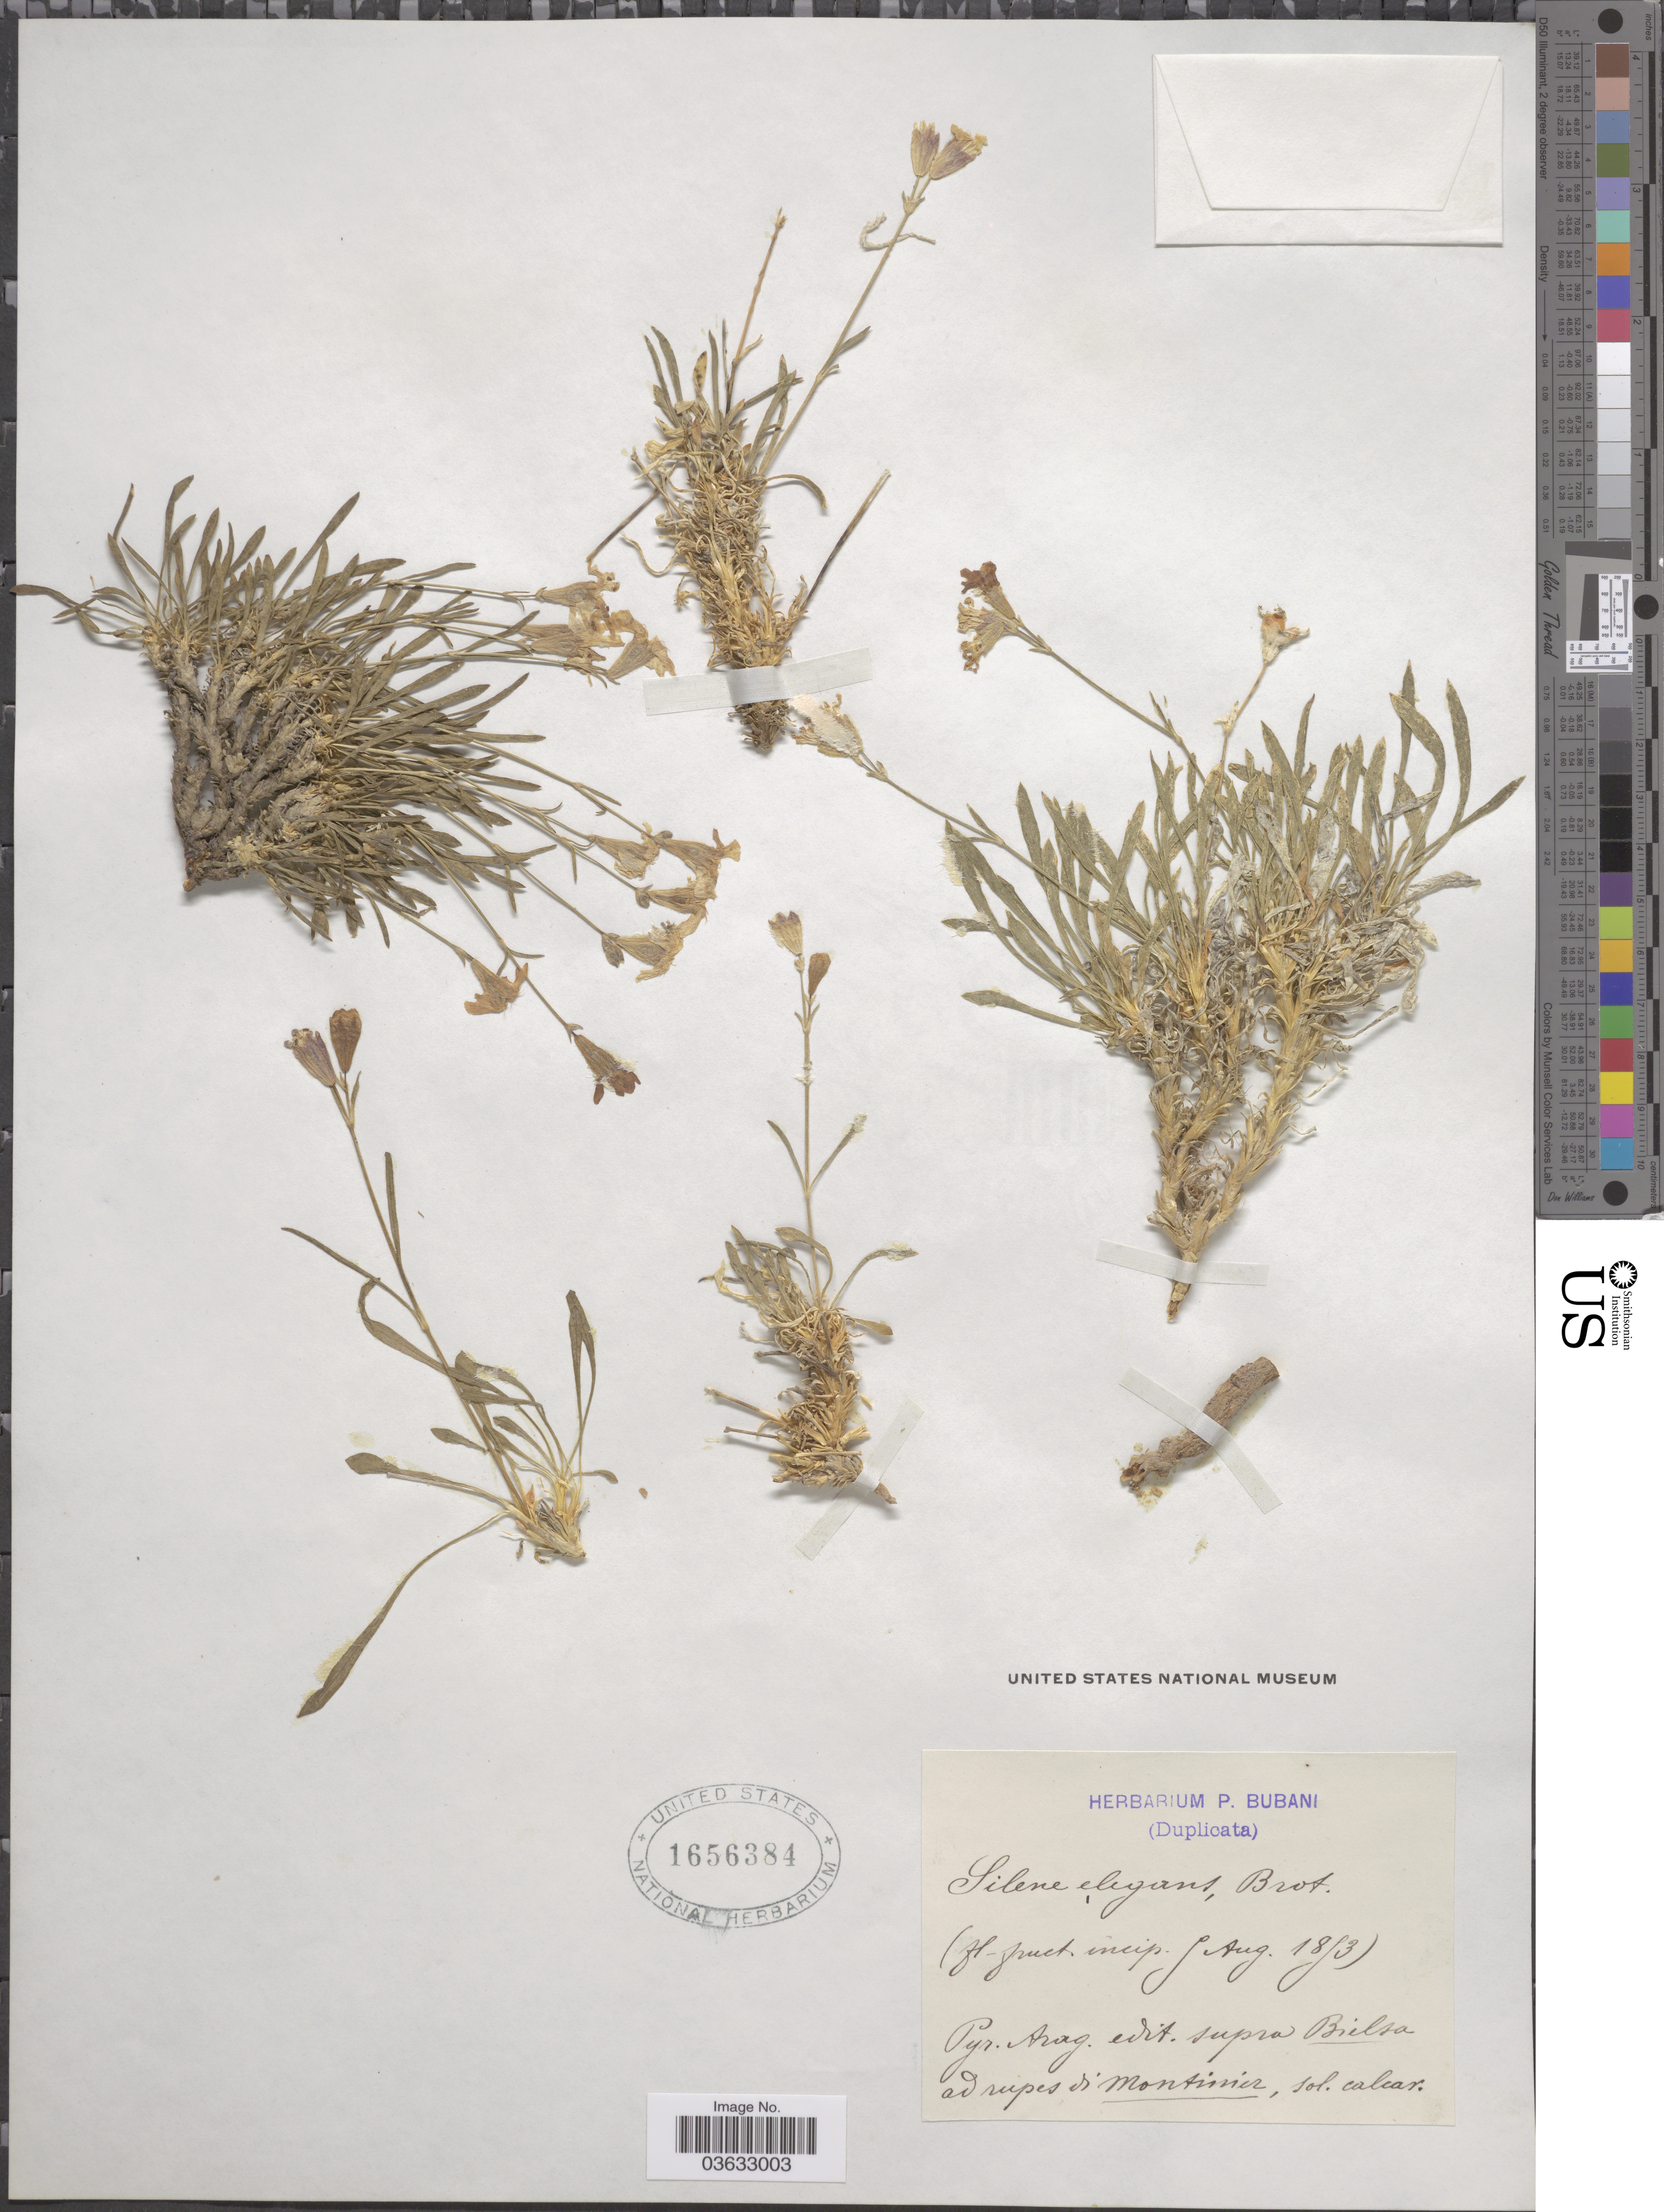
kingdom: Plantae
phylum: Tracheophyta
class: Magnoliopsida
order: Caryophyllales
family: Caryophyllaceae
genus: Silene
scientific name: Silene elegans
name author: Link ex Brot.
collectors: ex herb. P. Bubani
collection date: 1873-08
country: Spain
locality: Pyr. Arag. edit. supra Bielsa ad rupes di montinier.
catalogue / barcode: US 1656384